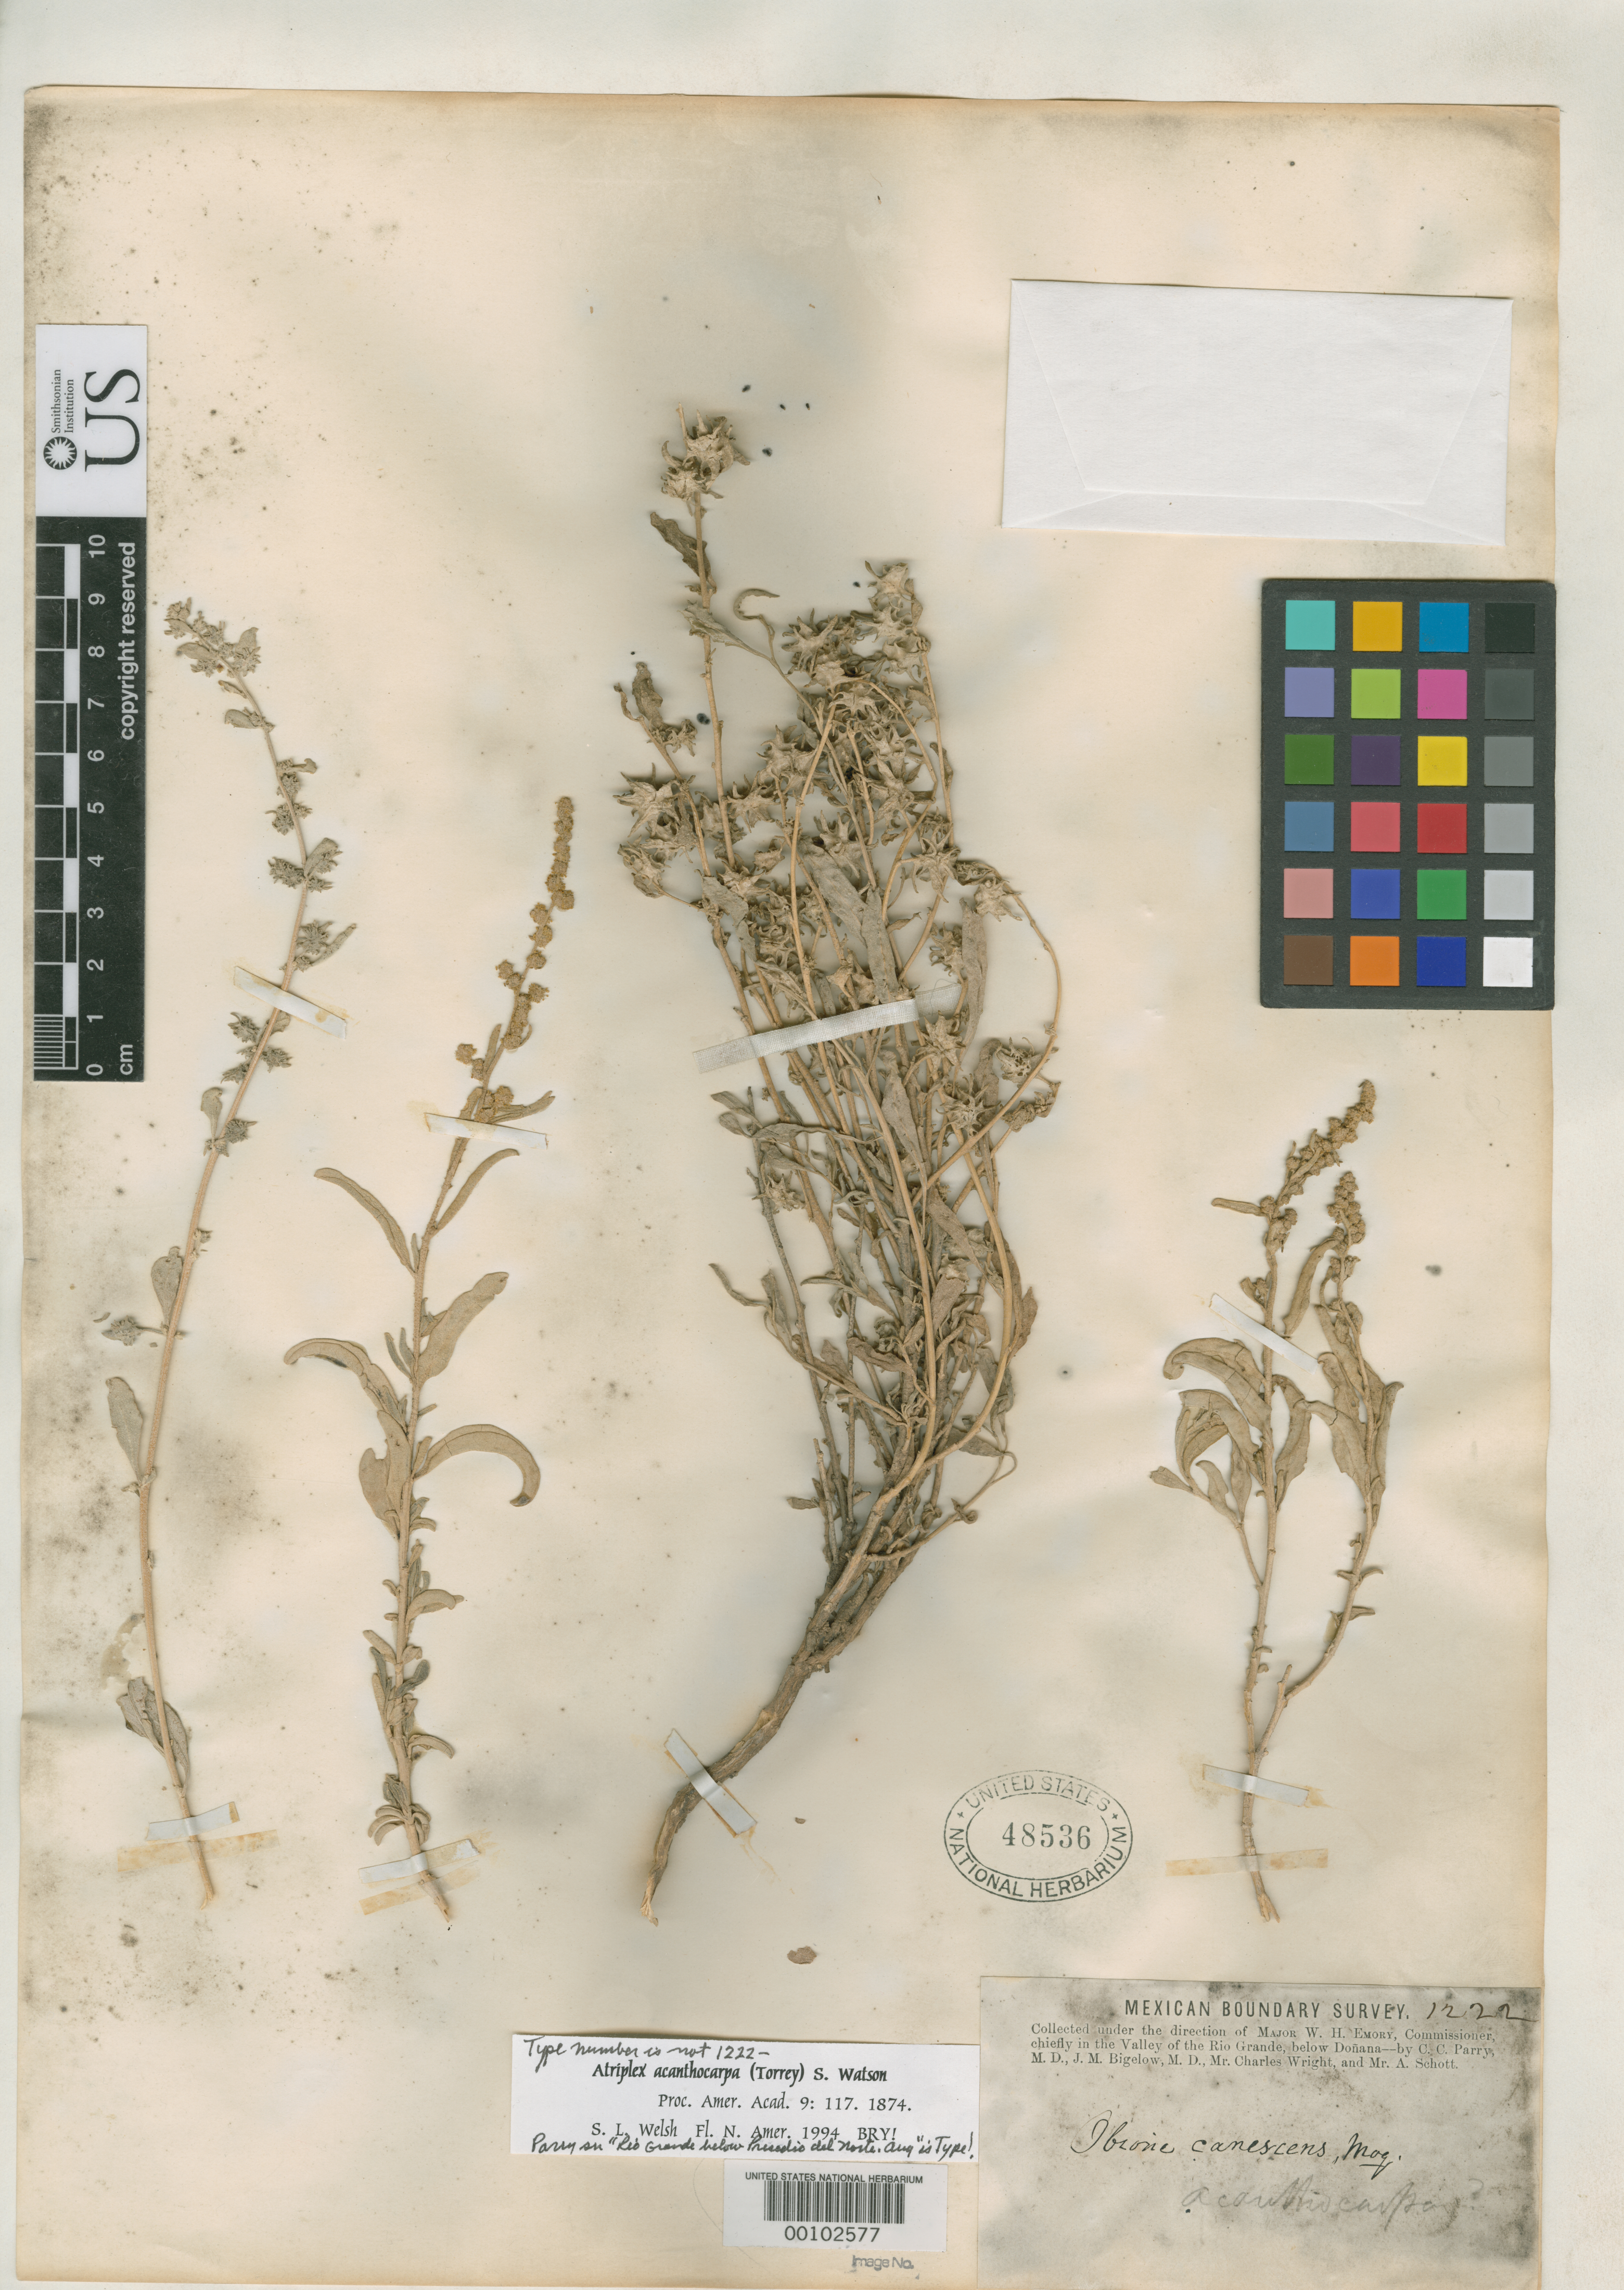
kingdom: Plantae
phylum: Tracheophyta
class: Magnoliopsida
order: Caryophyllales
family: Amaranthaceae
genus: Obione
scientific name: Obione acanthocarpa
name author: Torr. in Emory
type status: Isosyntype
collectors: J. M. Bigelow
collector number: Mex. Bound. Surv. 1222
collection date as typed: Sep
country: United States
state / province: New Mexico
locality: Burro Mts. plains.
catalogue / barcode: US 48536